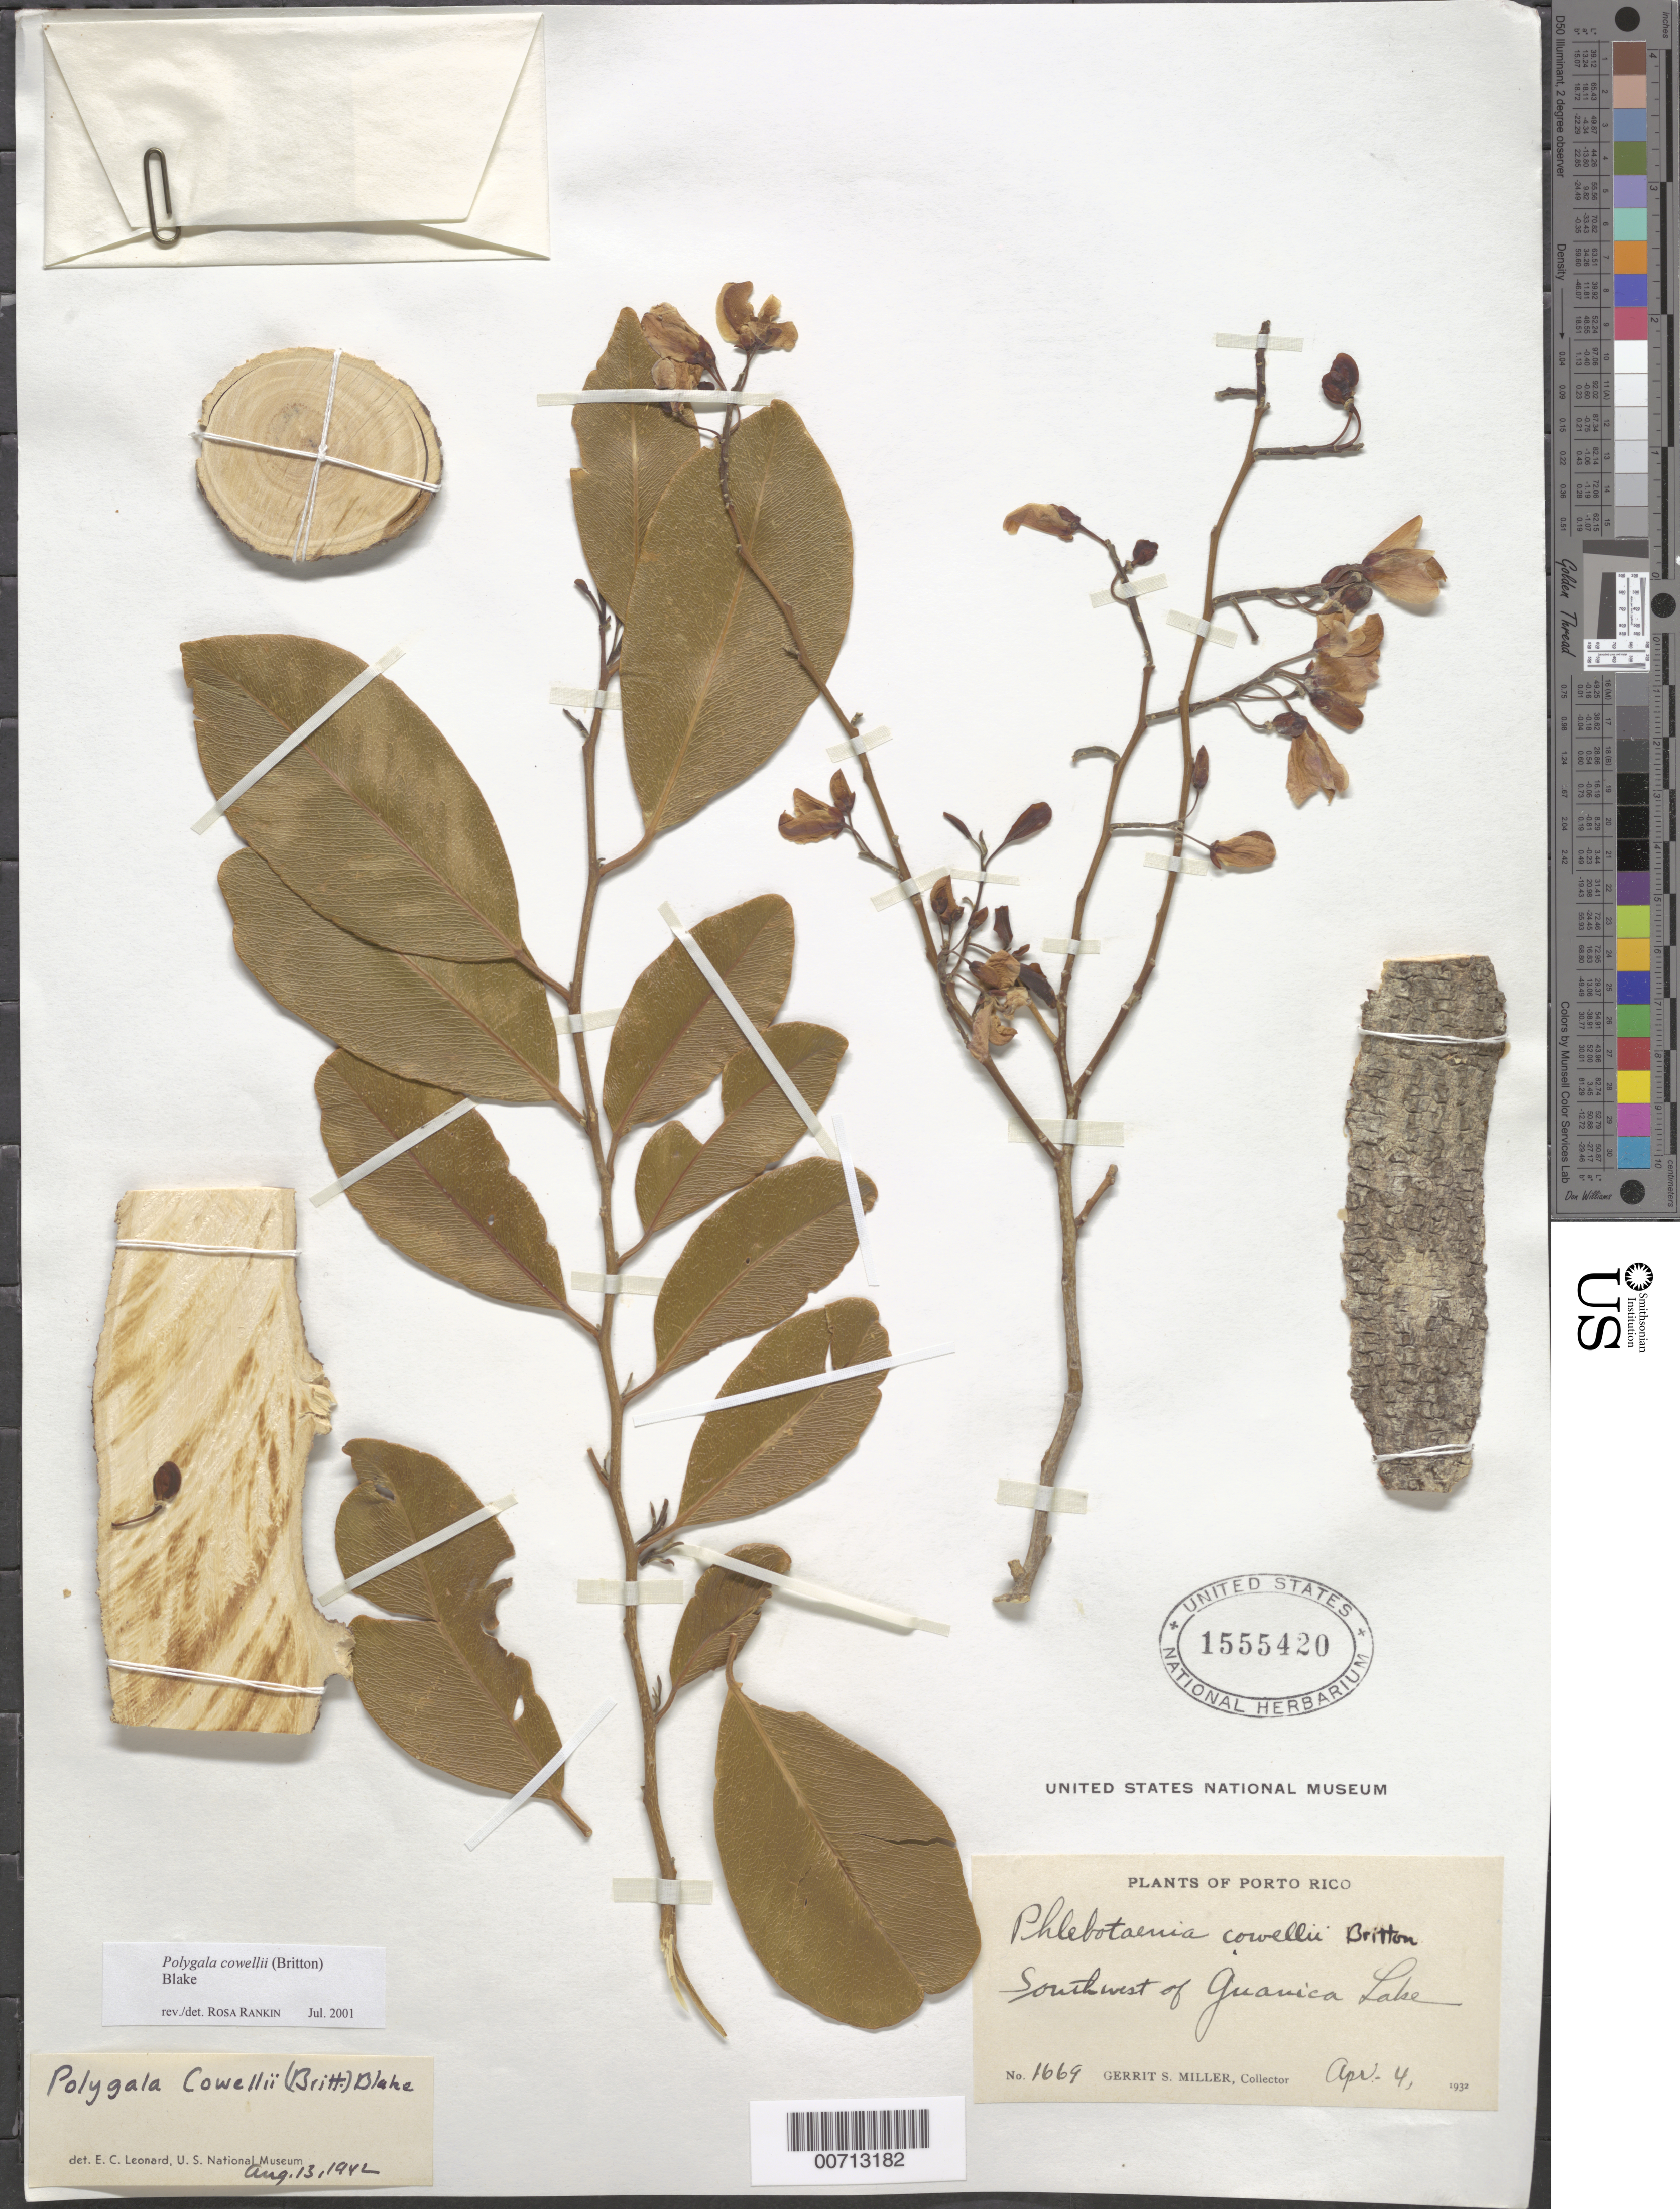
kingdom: Plantae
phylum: Tracheophyta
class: Magnoliopsida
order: Fabales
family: Polygalaceae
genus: Phlebotaenia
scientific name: Phlebotaenia cowellii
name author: Britton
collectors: G. S. Miller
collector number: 1669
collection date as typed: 04 Apr 1932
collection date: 1932-04-04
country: Puerto Rico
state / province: Guanica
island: Greater Antilles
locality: SW of Guanica Lake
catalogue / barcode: US 1555420